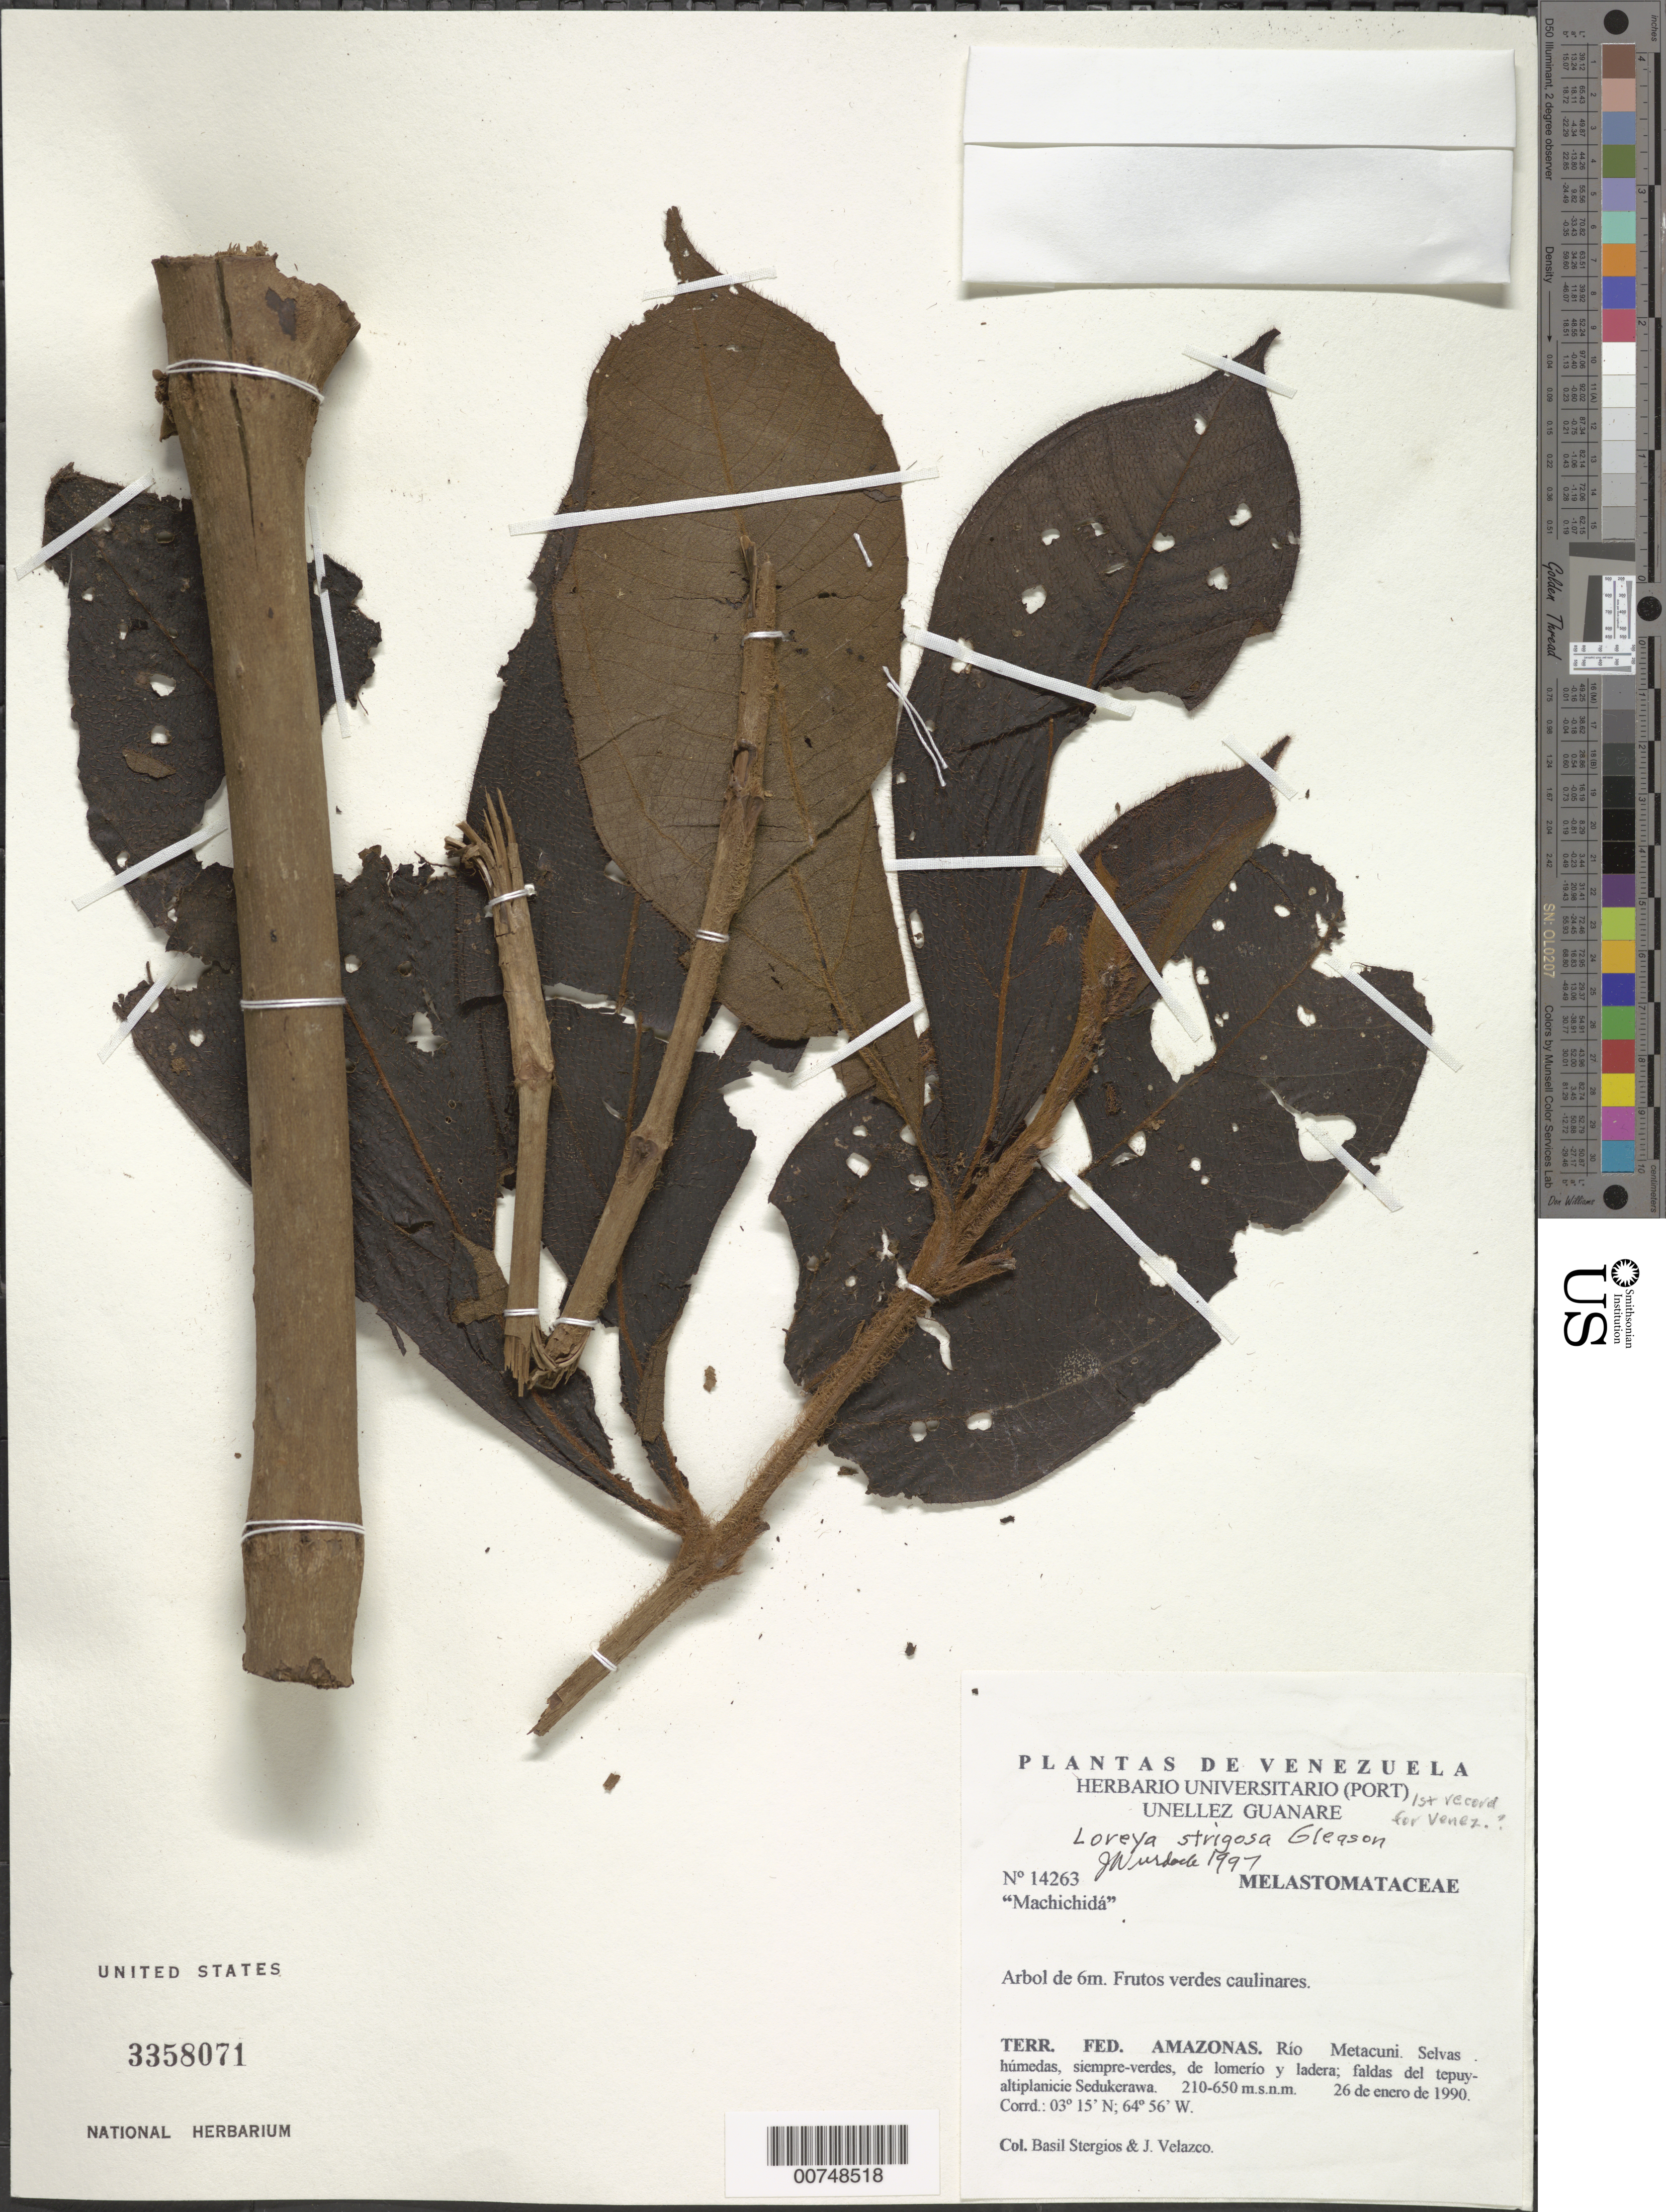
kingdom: Plantae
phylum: Tracheophyta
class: Magnoliopsida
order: Myrtales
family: Melastomataceae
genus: Bellucia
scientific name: Bellucia strigosa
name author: (Gleason) Penneys et al.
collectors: B. G. Stergios & J. Velazco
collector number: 14263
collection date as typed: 26-Jan-90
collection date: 1990-01-26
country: Venezuela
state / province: Amazonas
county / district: Alto Orinoco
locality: Río Metacuni; faldas del tepuy altipanicie Sedukerawa y areas adyacentes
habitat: Selvas húmedas, siempre-verdes, de lomerio y ladera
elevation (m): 210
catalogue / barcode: US 3358071